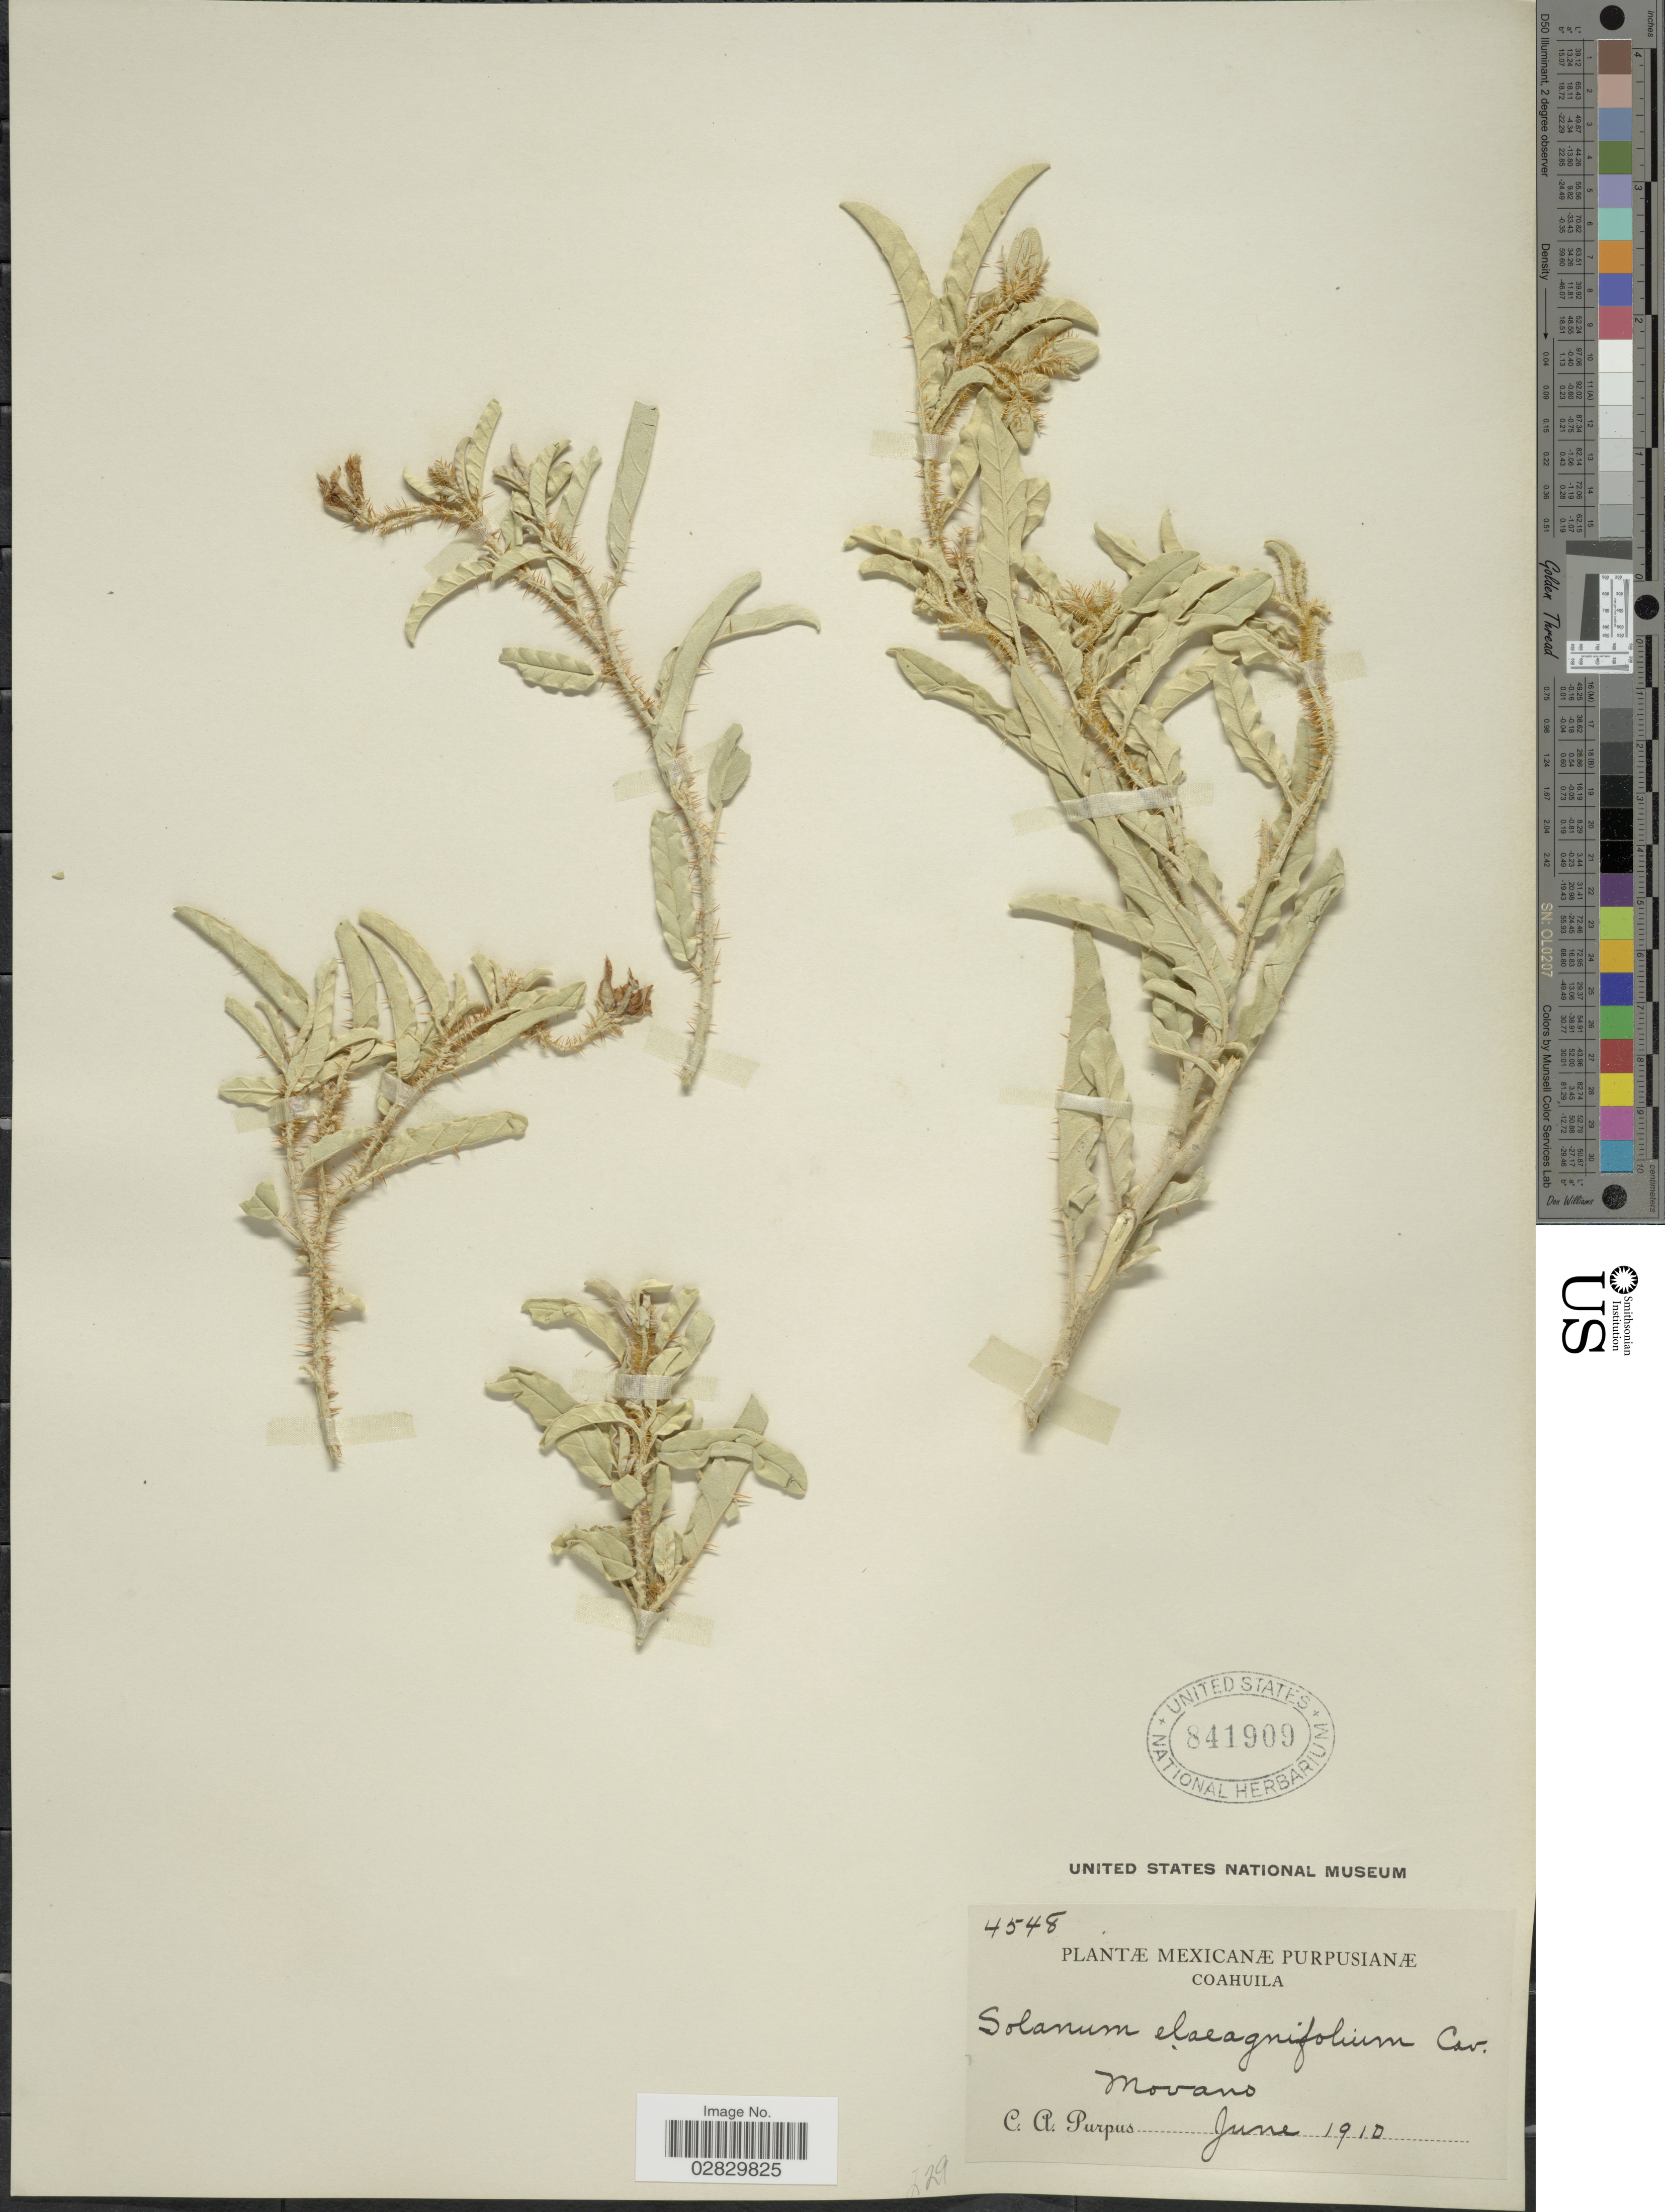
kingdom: Plantae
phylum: Tracheophyta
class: Magnoliopsida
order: Solanales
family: Solanaceae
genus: Solanum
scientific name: Solanum elaeagnifolium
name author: Cav.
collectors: C. A. Purpus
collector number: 4548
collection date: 1910-06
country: Mexico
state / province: Coahuila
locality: Movano.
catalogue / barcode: US 841909